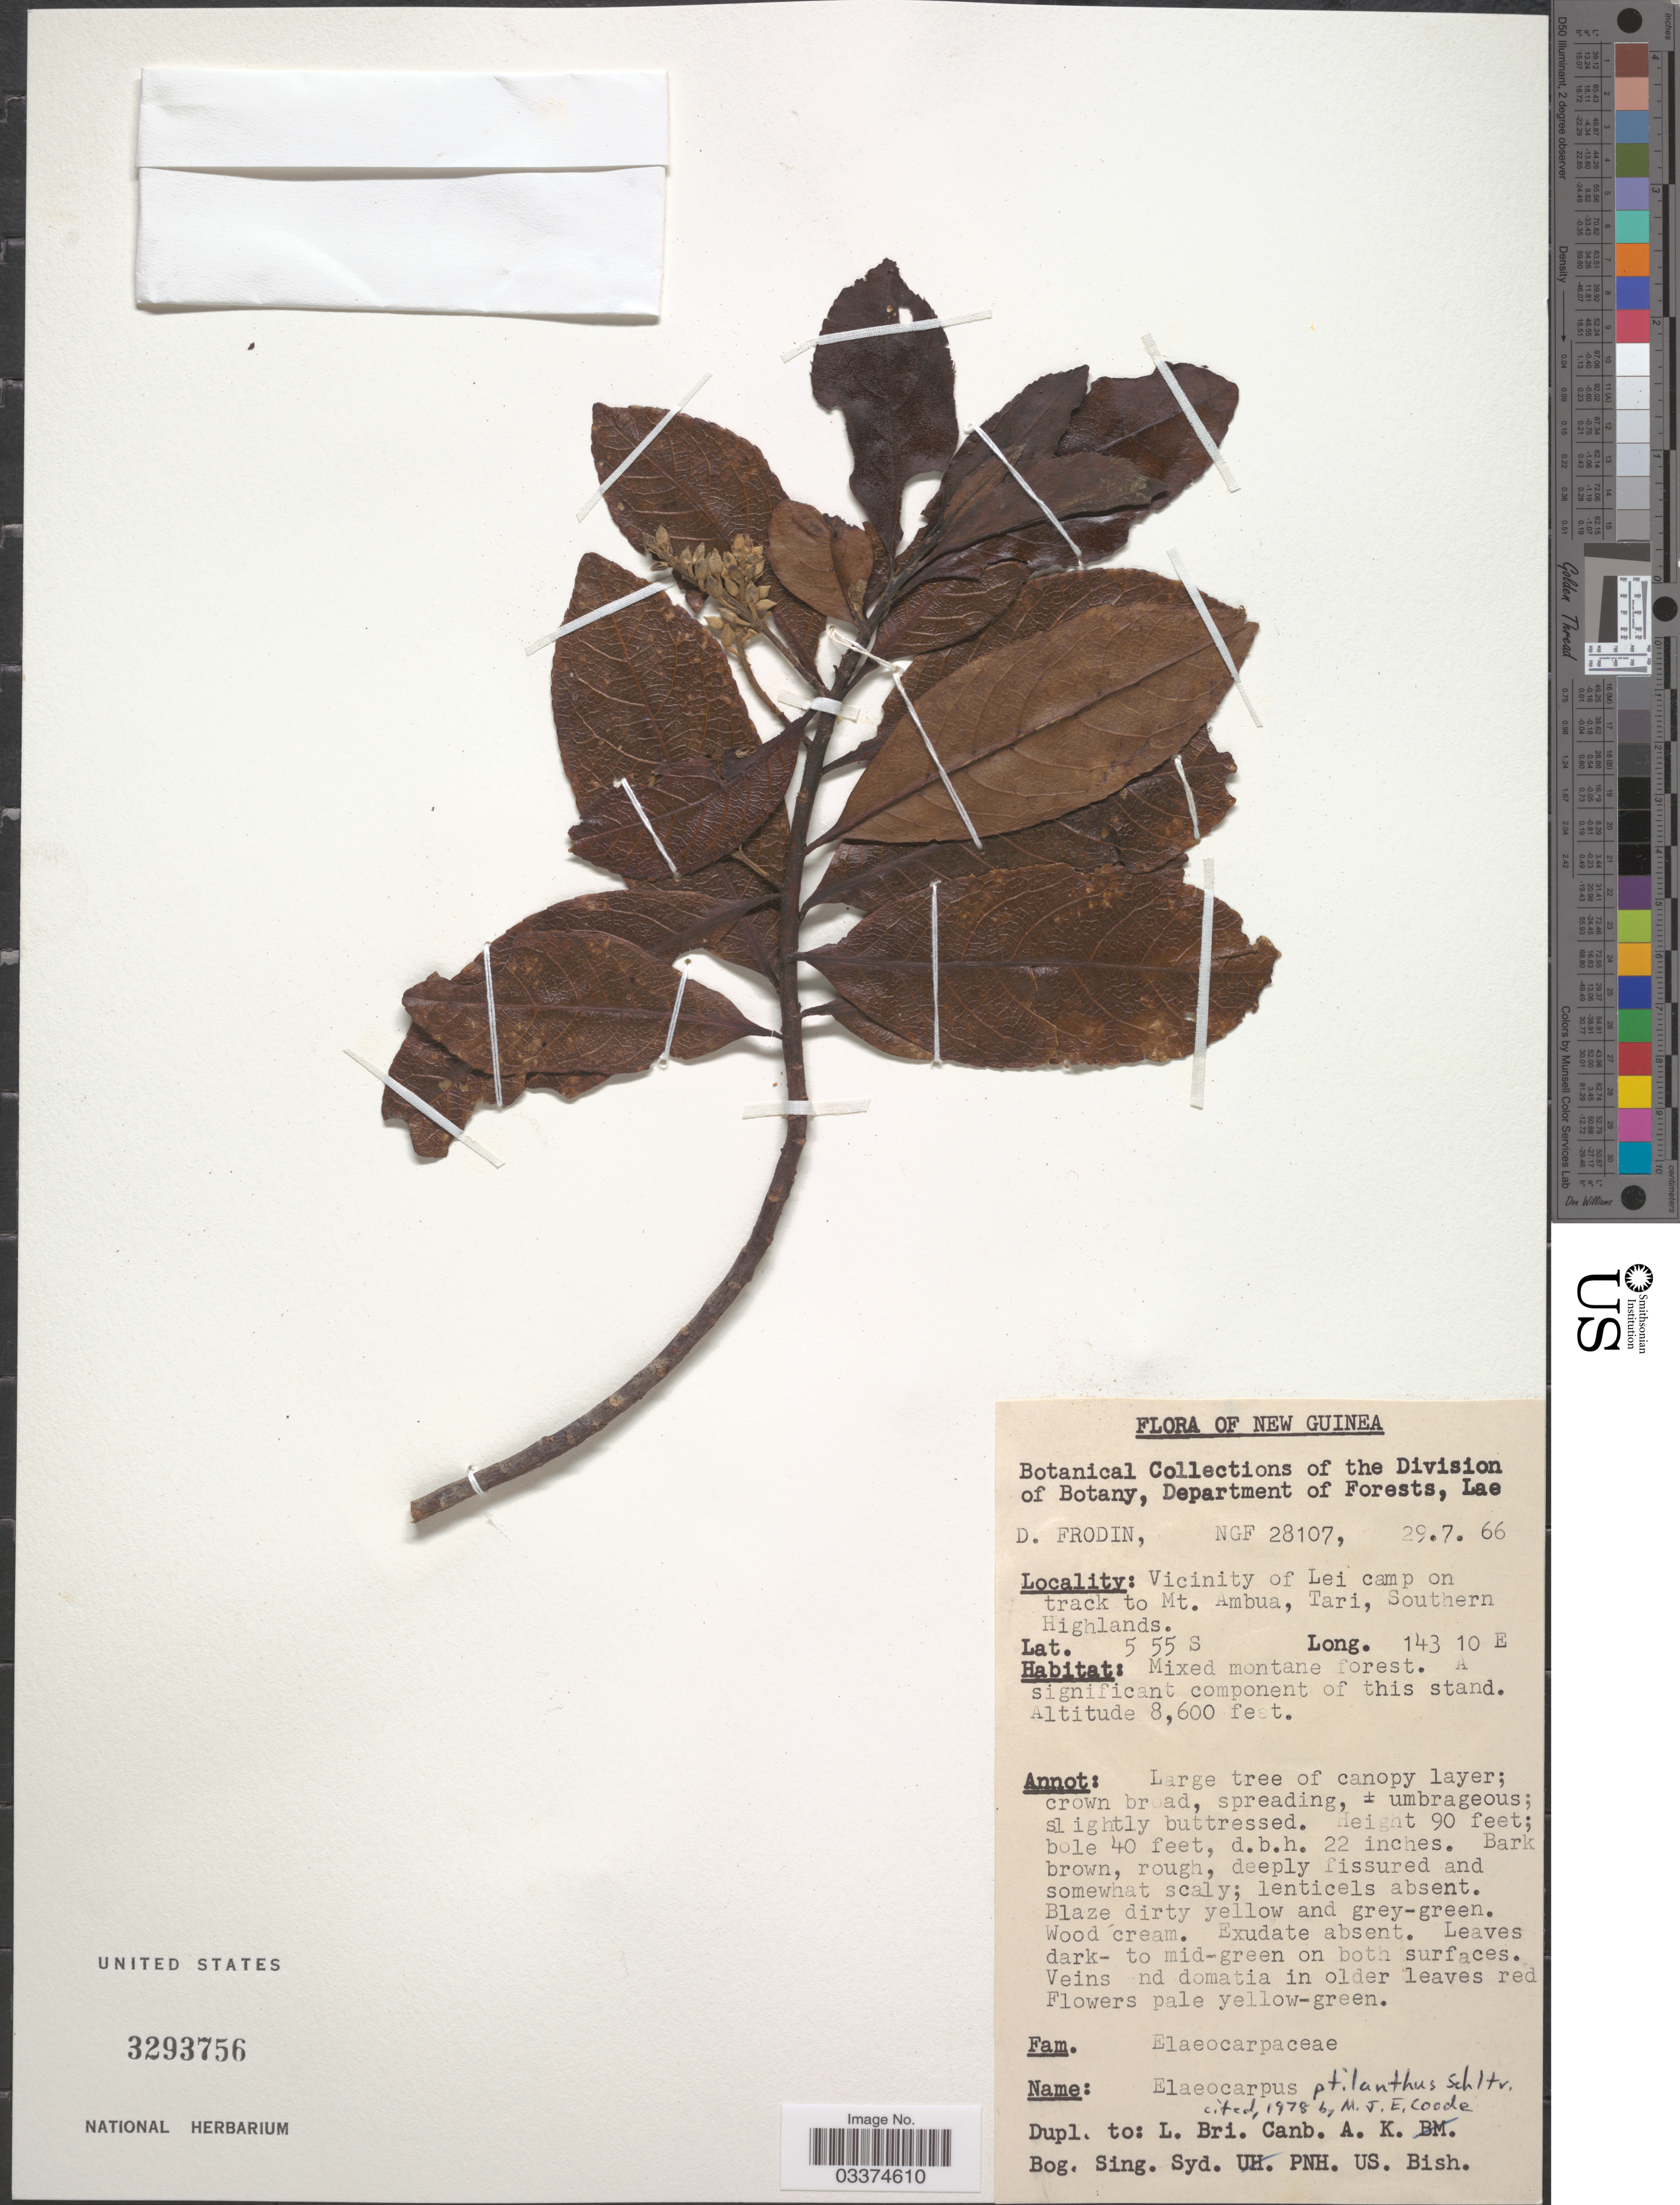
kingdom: Plantae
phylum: Tracheophyta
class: Magnoliopsida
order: Oxalidales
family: Elaeocarpaceae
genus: Elaeocarpus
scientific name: Elaeocarpus ptilanthus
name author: Schltr.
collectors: D. G. Frodin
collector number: NGF28107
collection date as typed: Transcribed d/m/y: 29/7/66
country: Papua New Guinea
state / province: Southern Highlands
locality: New Guinea, Vicinity of Lei camp on track to Mt. Ambua, Tari, Southern Highlands.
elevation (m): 2621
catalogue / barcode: US 3293756